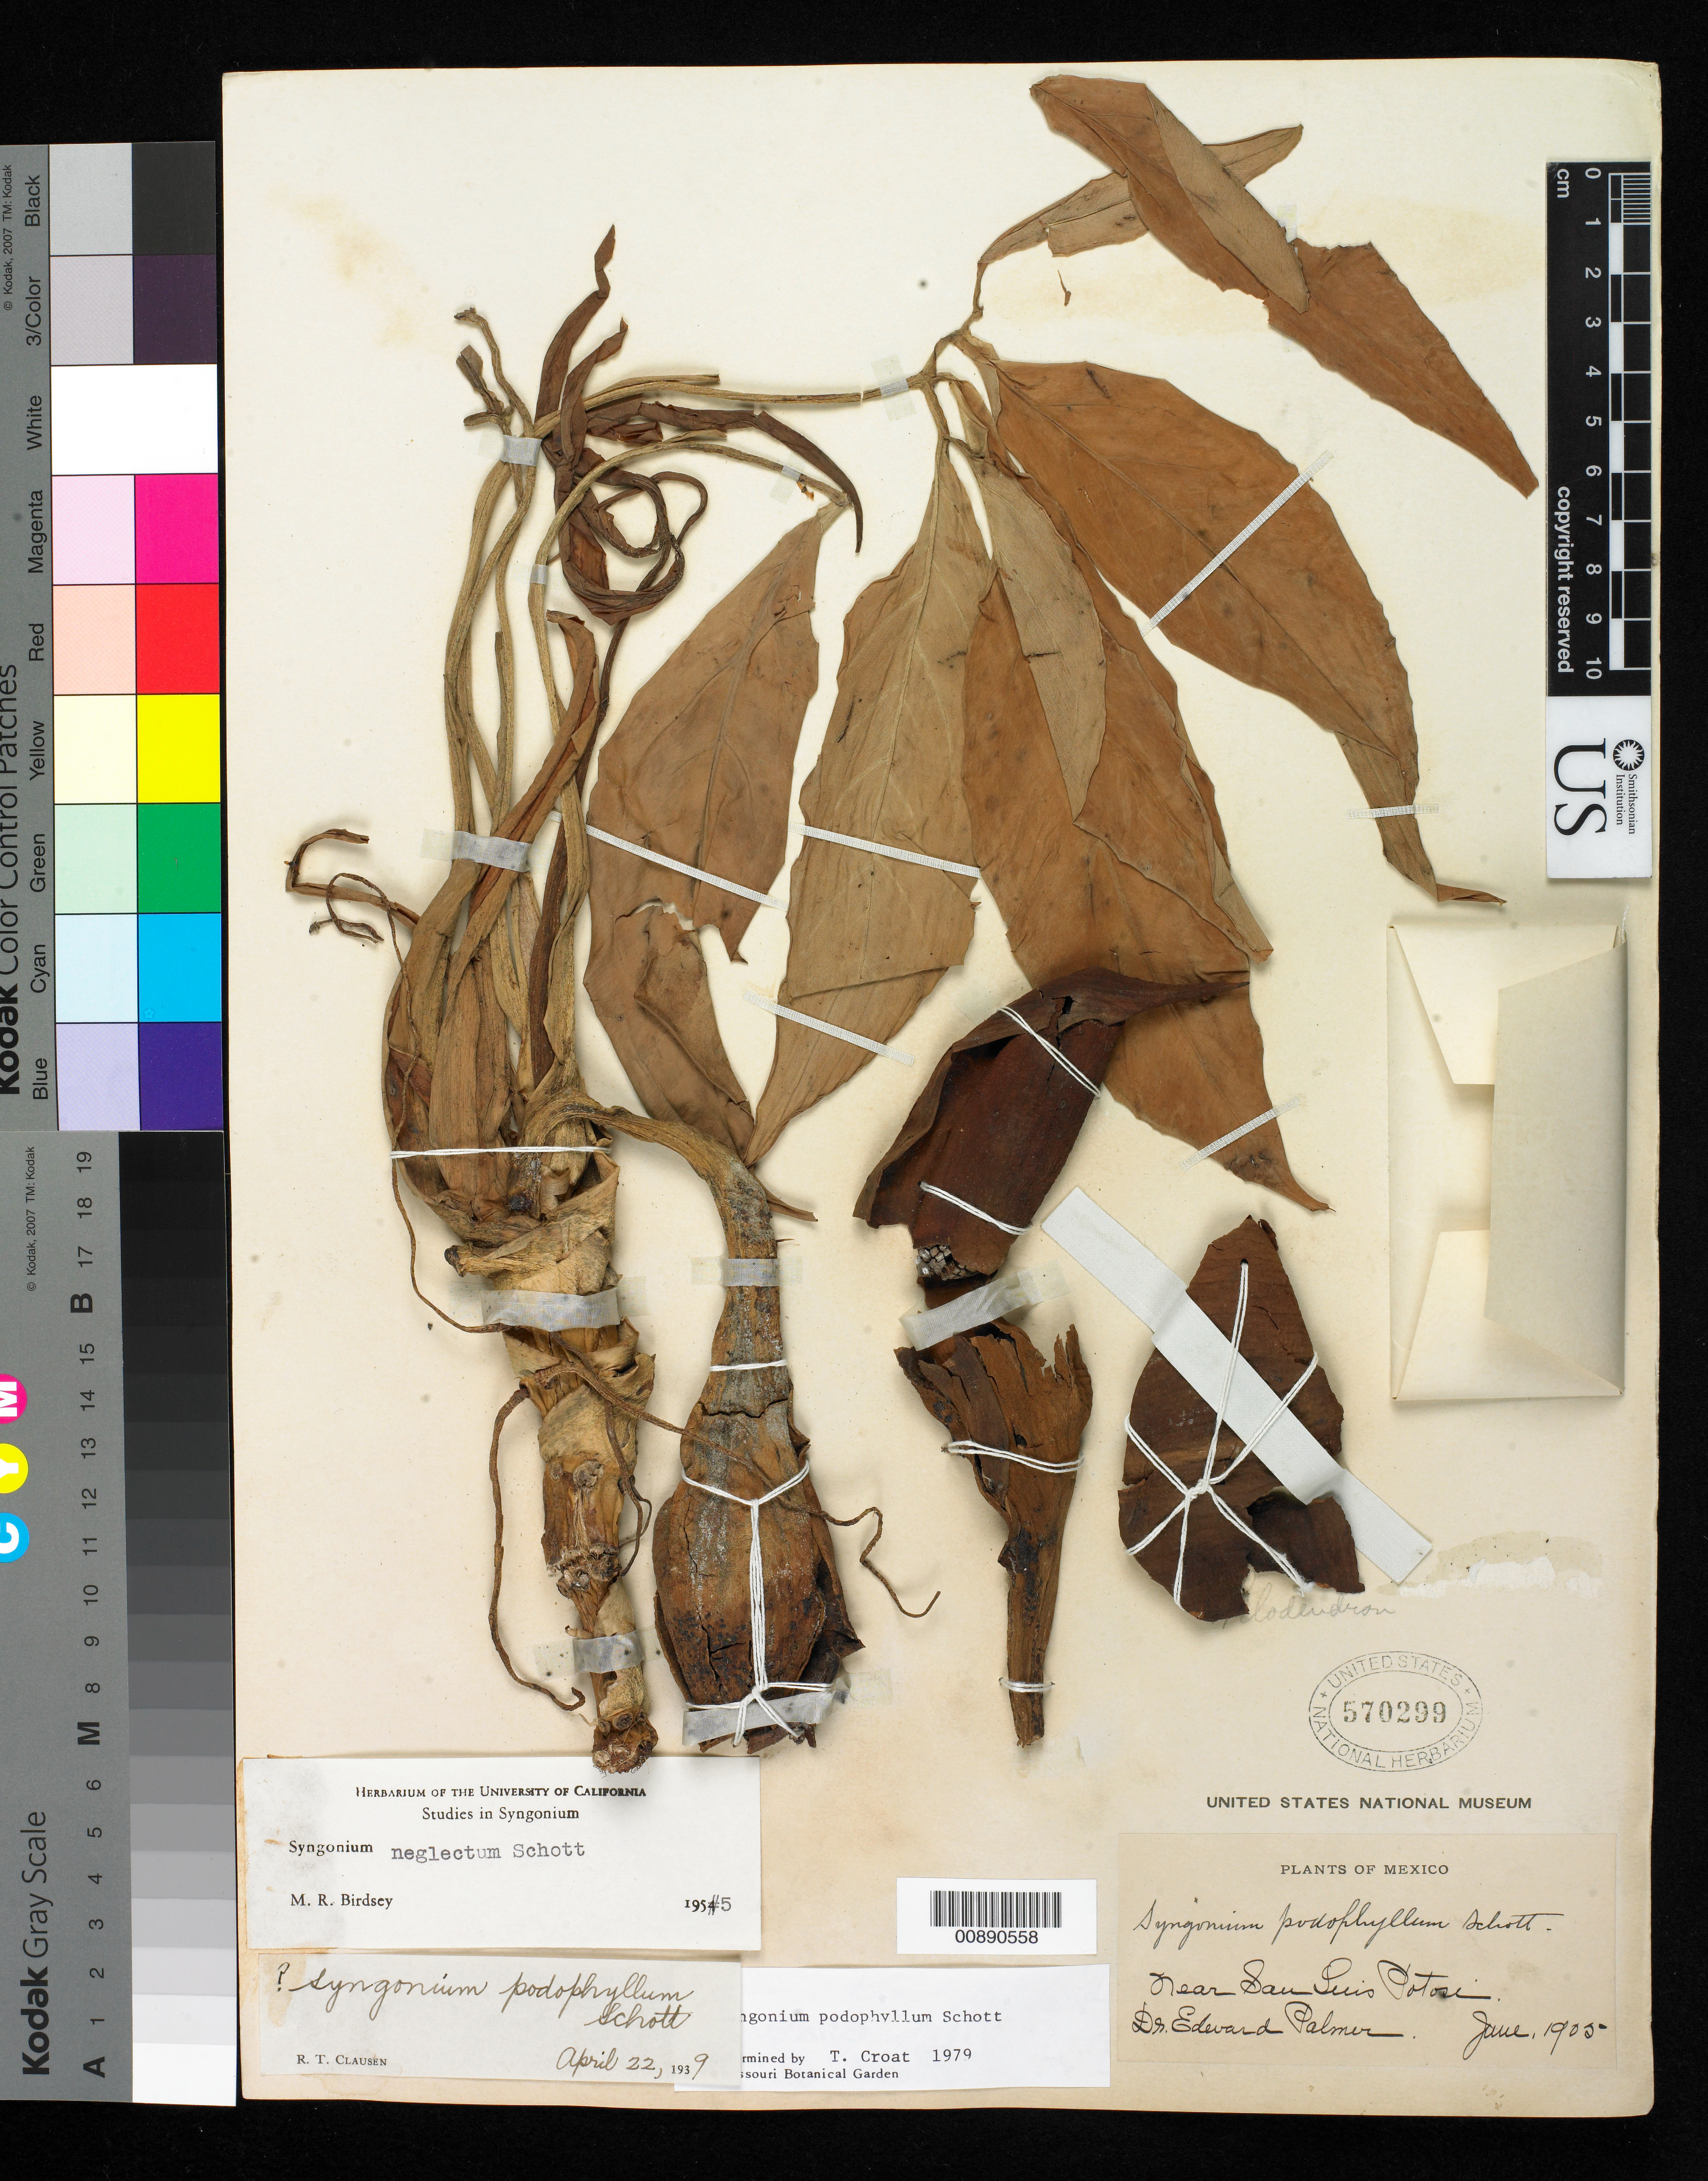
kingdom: Plantae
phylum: Tracheophyta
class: Liliopsida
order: Alismatales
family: Araceae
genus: Syngonium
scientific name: Syngonium podophyllum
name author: Schott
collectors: E. Palmer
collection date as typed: Jun 1905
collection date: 1905-06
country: Mexico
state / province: San Luis Potosí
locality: Near San Luis Potosí.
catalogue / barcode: US 570299